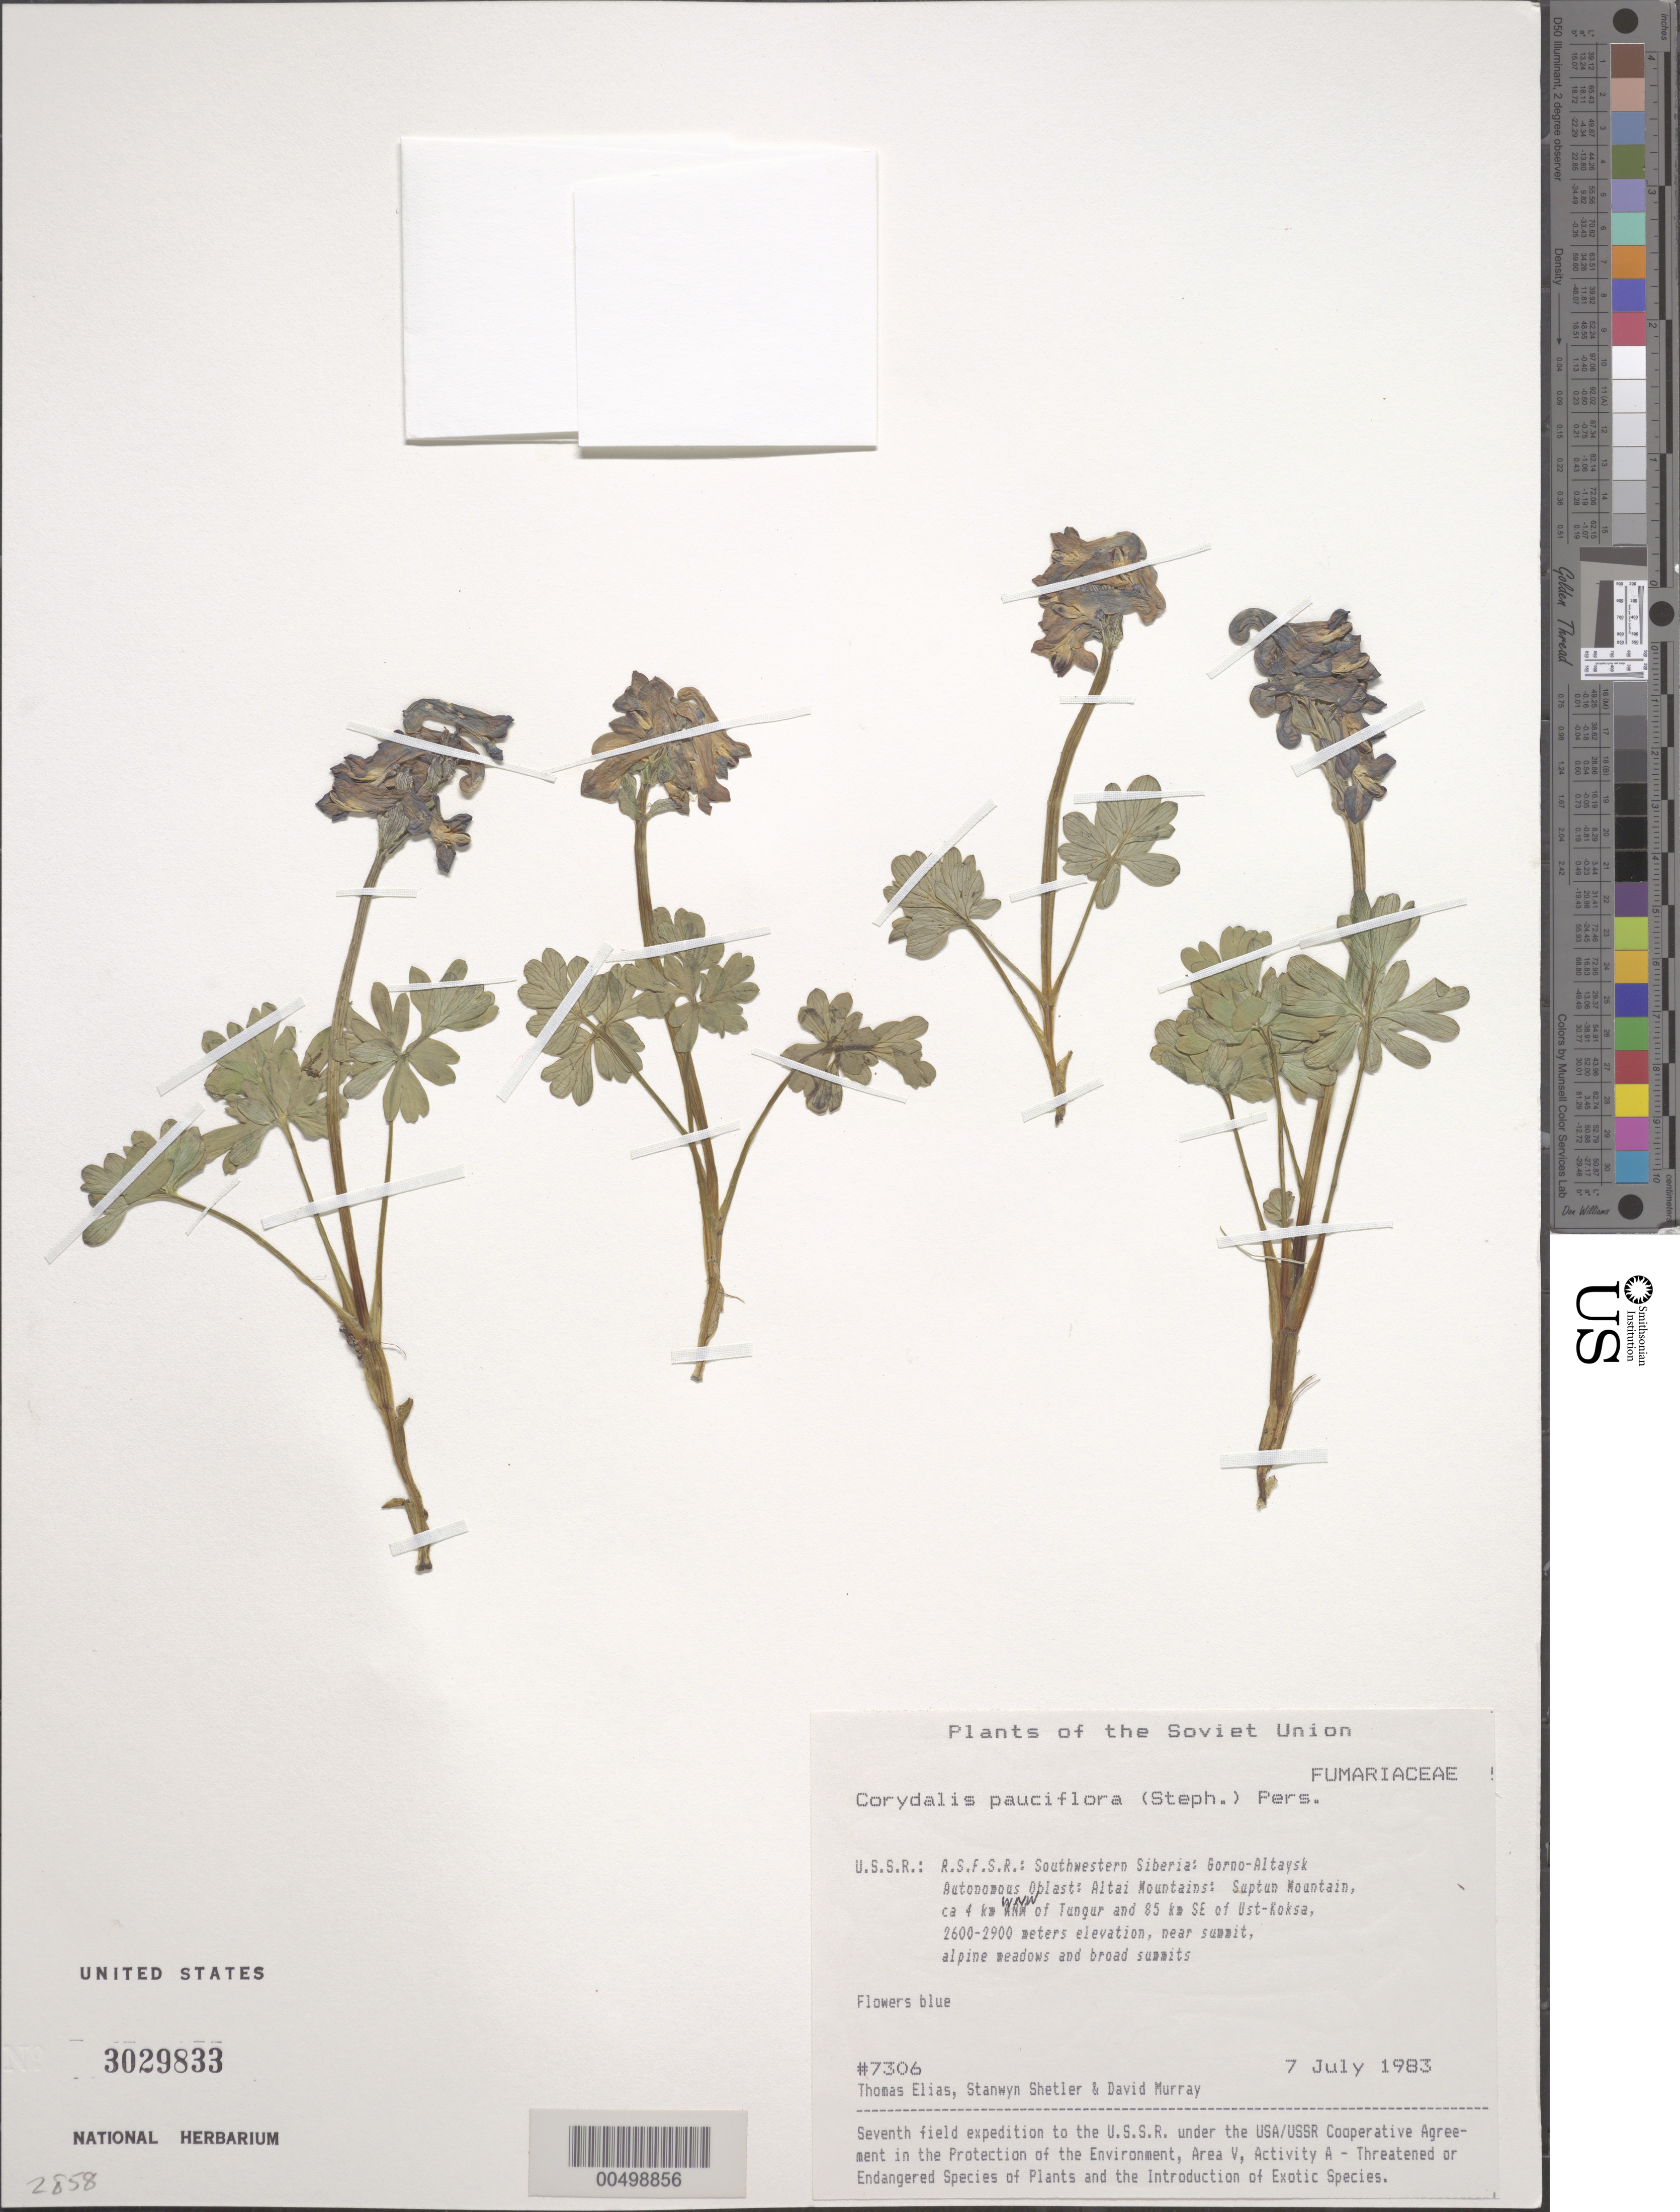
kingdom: Plantae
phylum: Tracheophyta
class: Magnoliopsida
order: Ranunculales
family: Papaveraceae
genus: Corydalis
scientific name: Corydalis pauciflora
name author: (Stephan) Pers.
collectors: T. Elias, S. Shetler & D. F. Murray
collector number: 7306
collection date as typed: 07 Jul 1983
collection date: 1983-07-07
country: Russian Federation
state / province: Altai Republic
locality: Altai Mountains, Suptun Mountain, ca. 4 km WNW of Tungur and 85 km SE of Ust-Koksa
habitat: near summit; alpine meadows and broad summits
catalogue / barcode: US 3029833